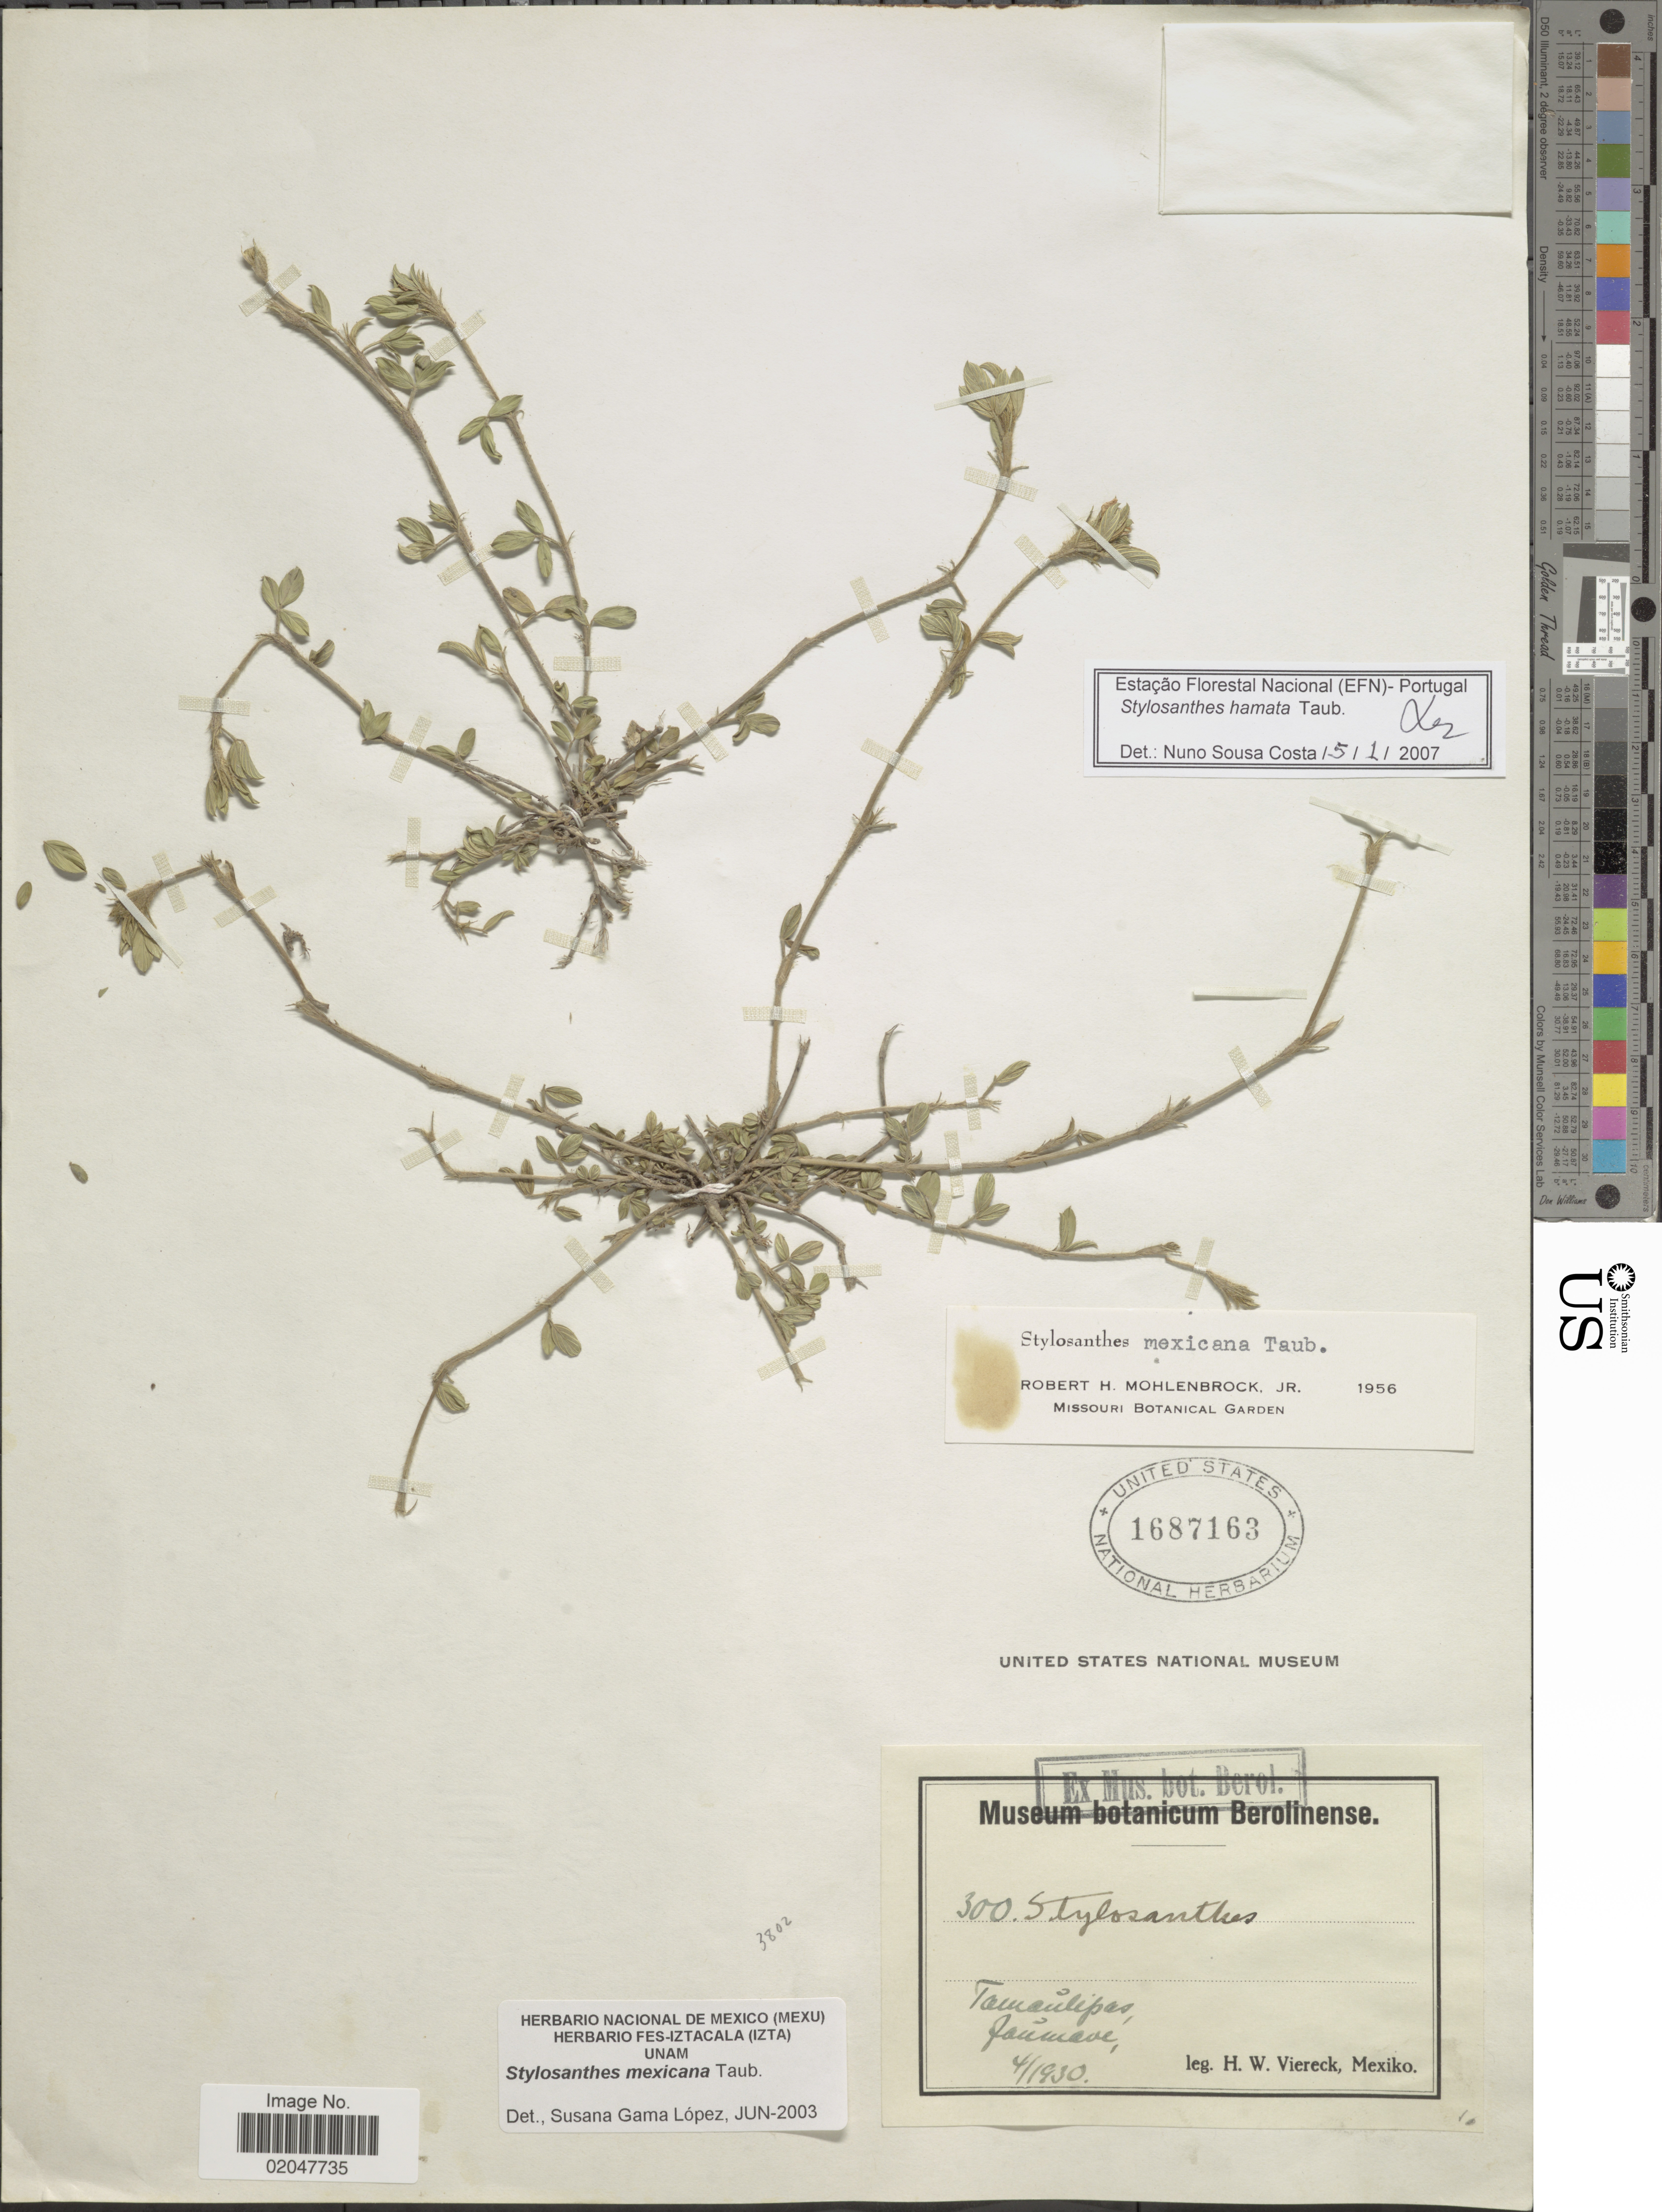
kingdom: Plantae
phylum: Tracheophyta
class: Magnoliopsida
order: Fabales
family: Fabaceae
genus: Stylosanthes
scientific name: Stylosanthes hamata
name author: (L.) Taub.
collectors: H. W. Viereck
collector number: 300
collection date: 1930-04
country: Mexico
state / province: Tamaulipas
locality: Jaumave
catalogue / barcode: US 1687163